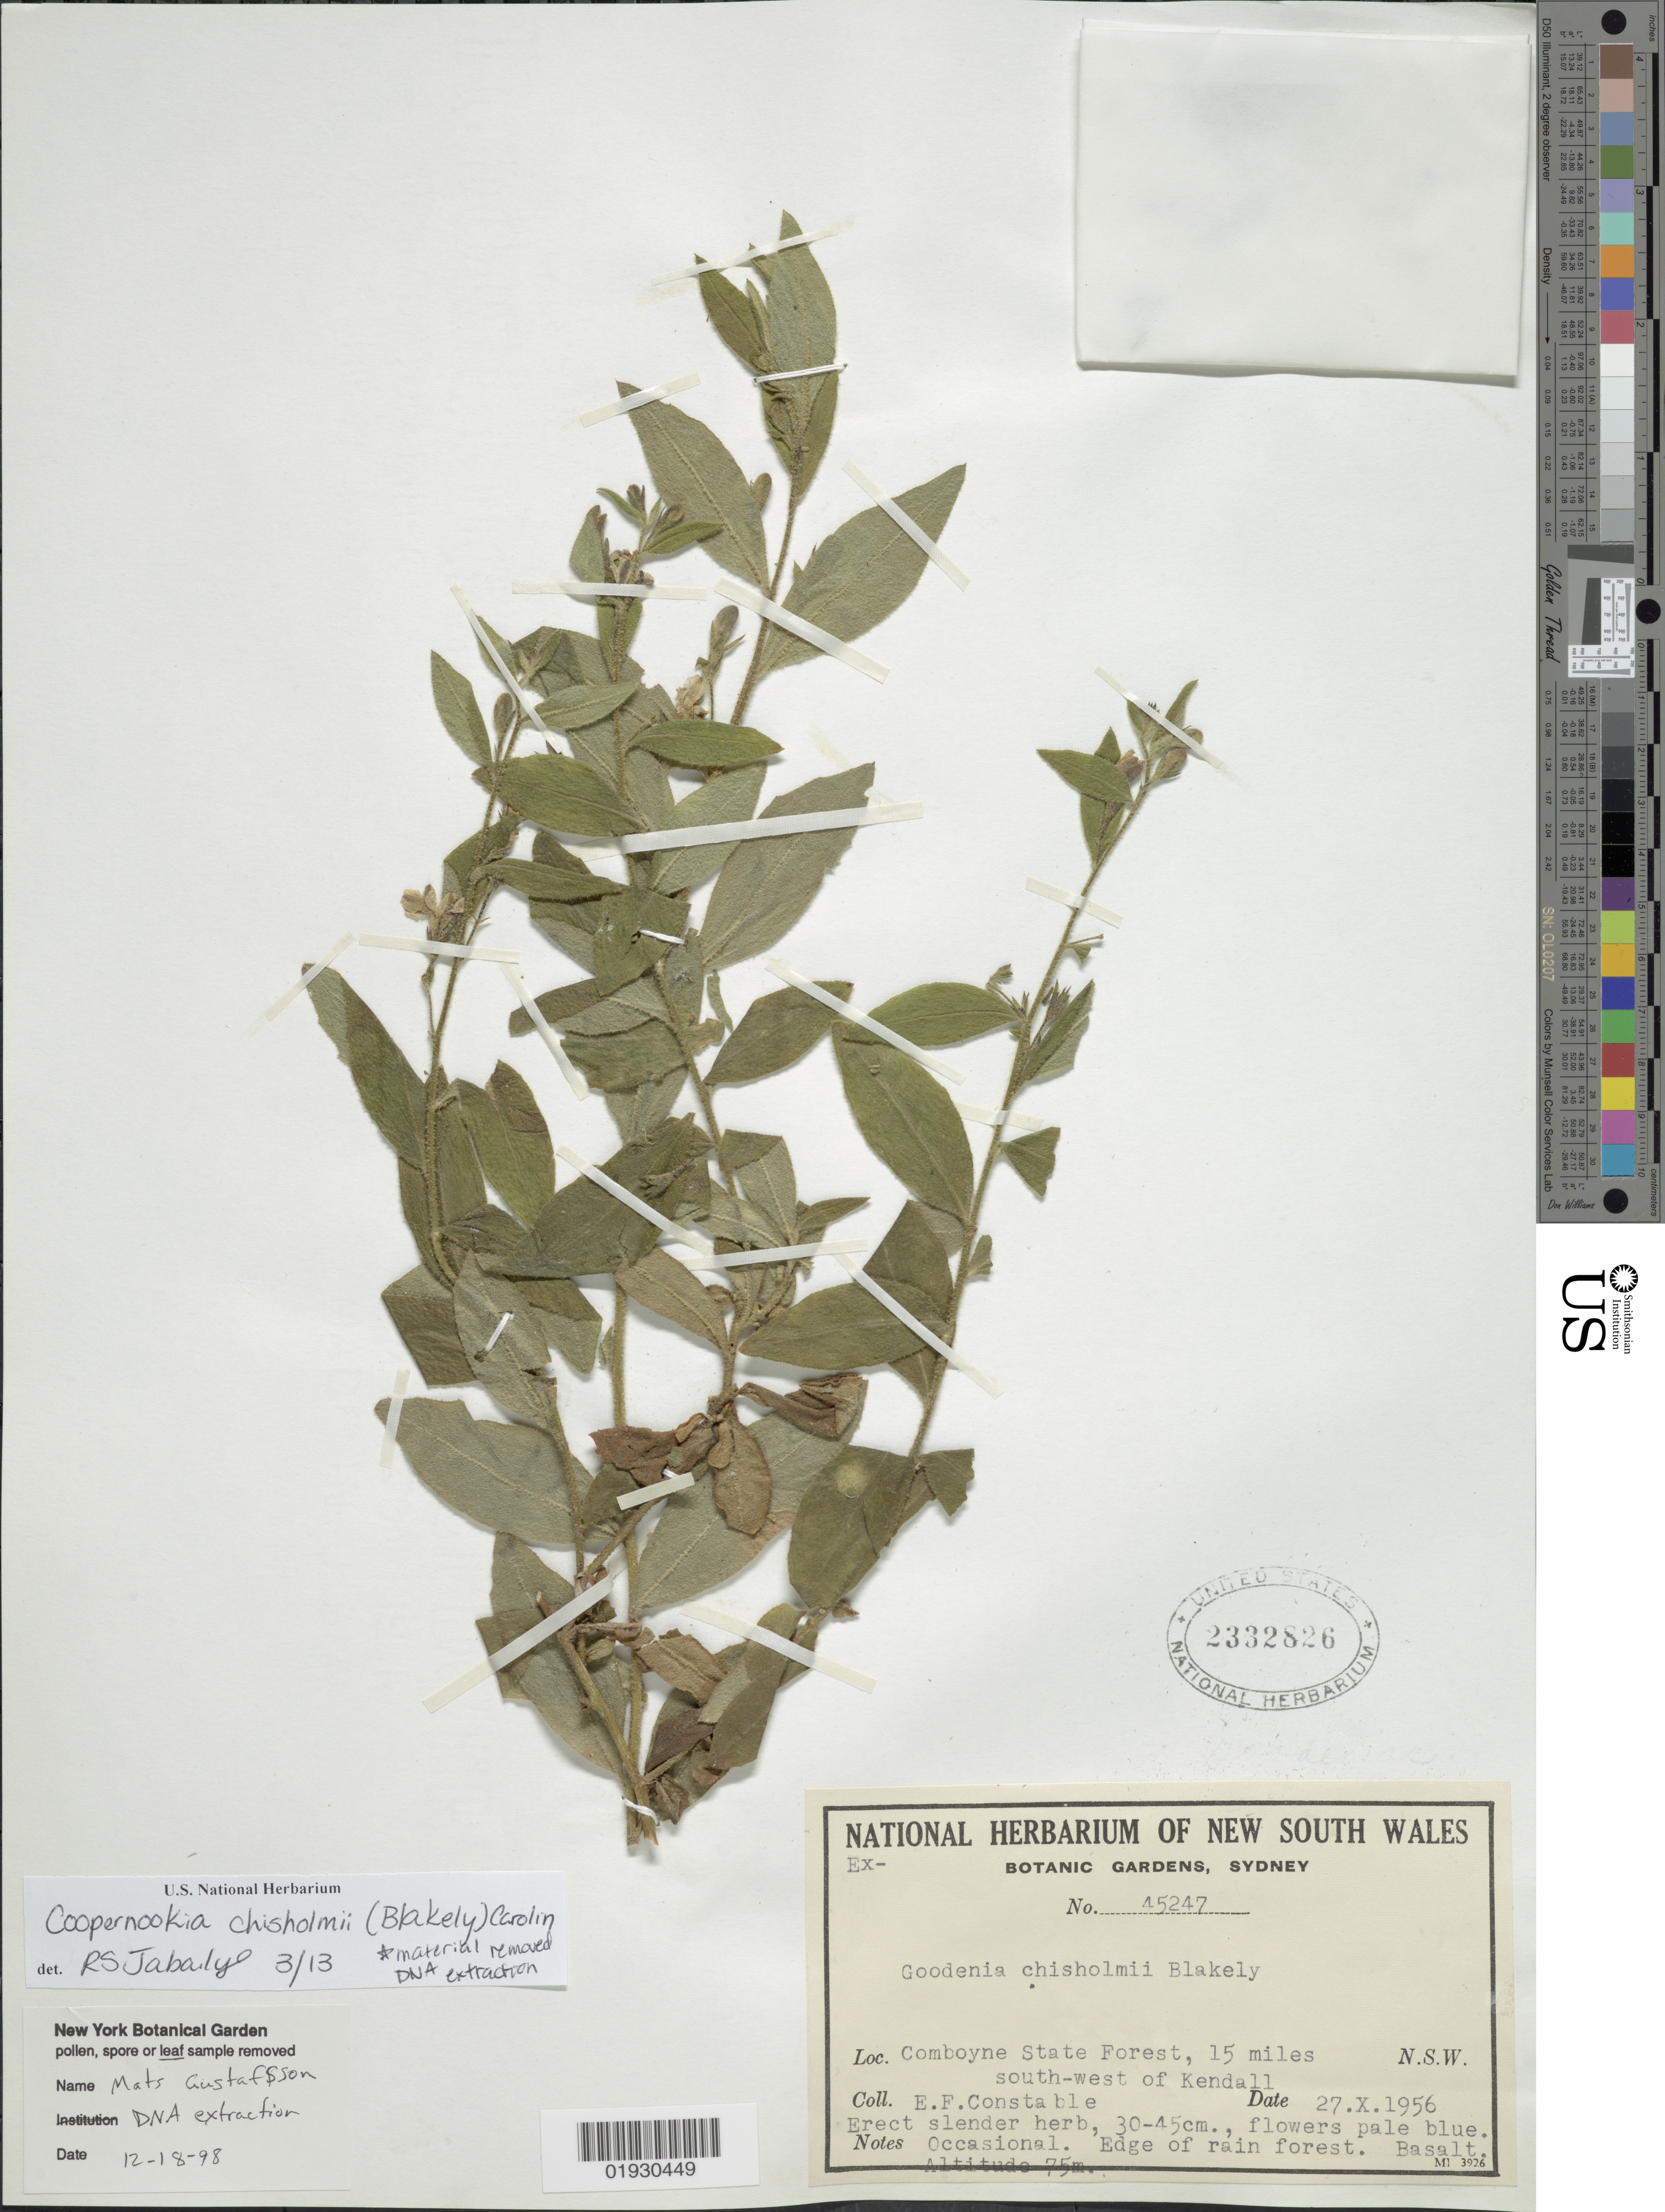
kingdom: Plantae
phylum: Tracheophyta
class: Magnoliopsida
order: Asterales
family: Goodeniaceae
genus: Coopernookia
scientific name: Coopernookia chisholmii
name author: (Blakely) Carolin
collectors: E. F. Constable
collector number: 45247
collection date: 1956-10-27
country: Australia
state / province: New South Wales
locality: Comboyne State Forest, 15 miles south-west of Kendall. N.S.W.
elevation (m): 75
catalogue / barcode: US 2332826